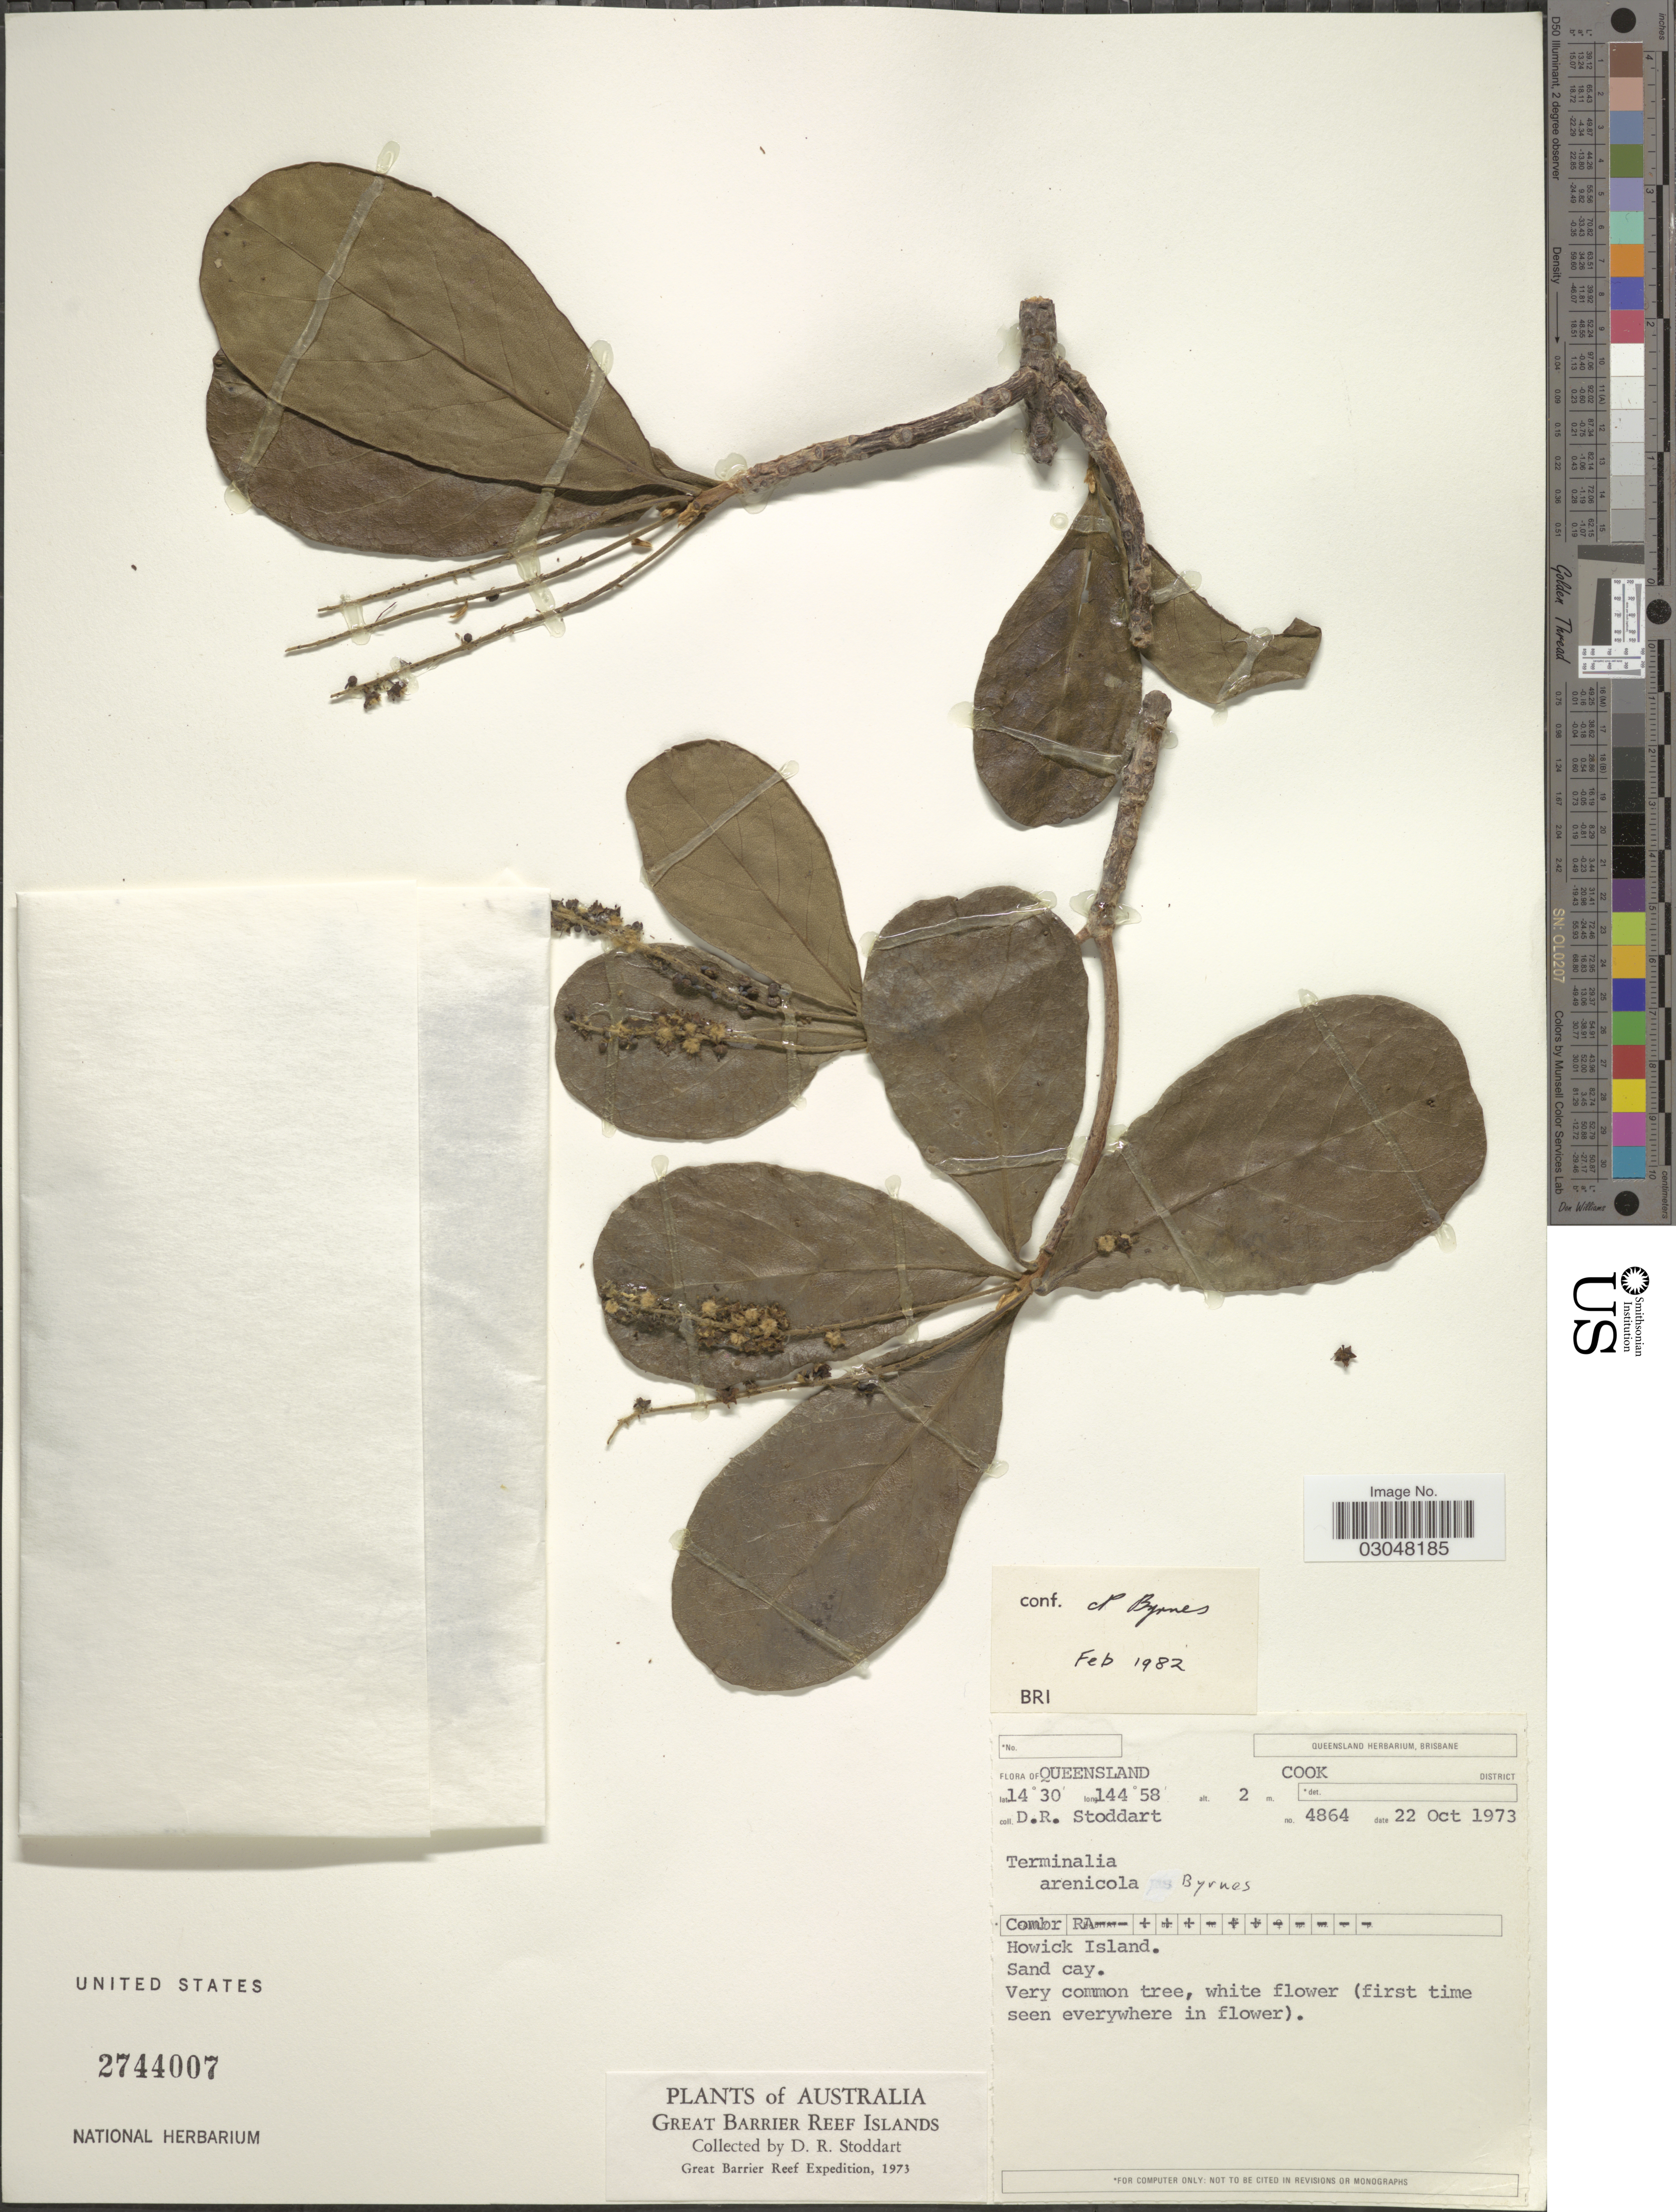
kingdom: Plantae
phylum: Tracheophyta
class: Magnoliopsida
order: Myrtales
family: Combretaceae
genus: Terminalia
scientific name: Terminalia arenicola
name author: Byrnes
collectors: D. R. Stoddart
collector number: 4864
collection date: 1973-10-22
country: Australia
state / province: Queensland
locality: Cook District. Howick Island. Great Barrier Reef Islands. Great Barrier Reef.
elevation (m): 2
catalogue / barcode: US 2744007